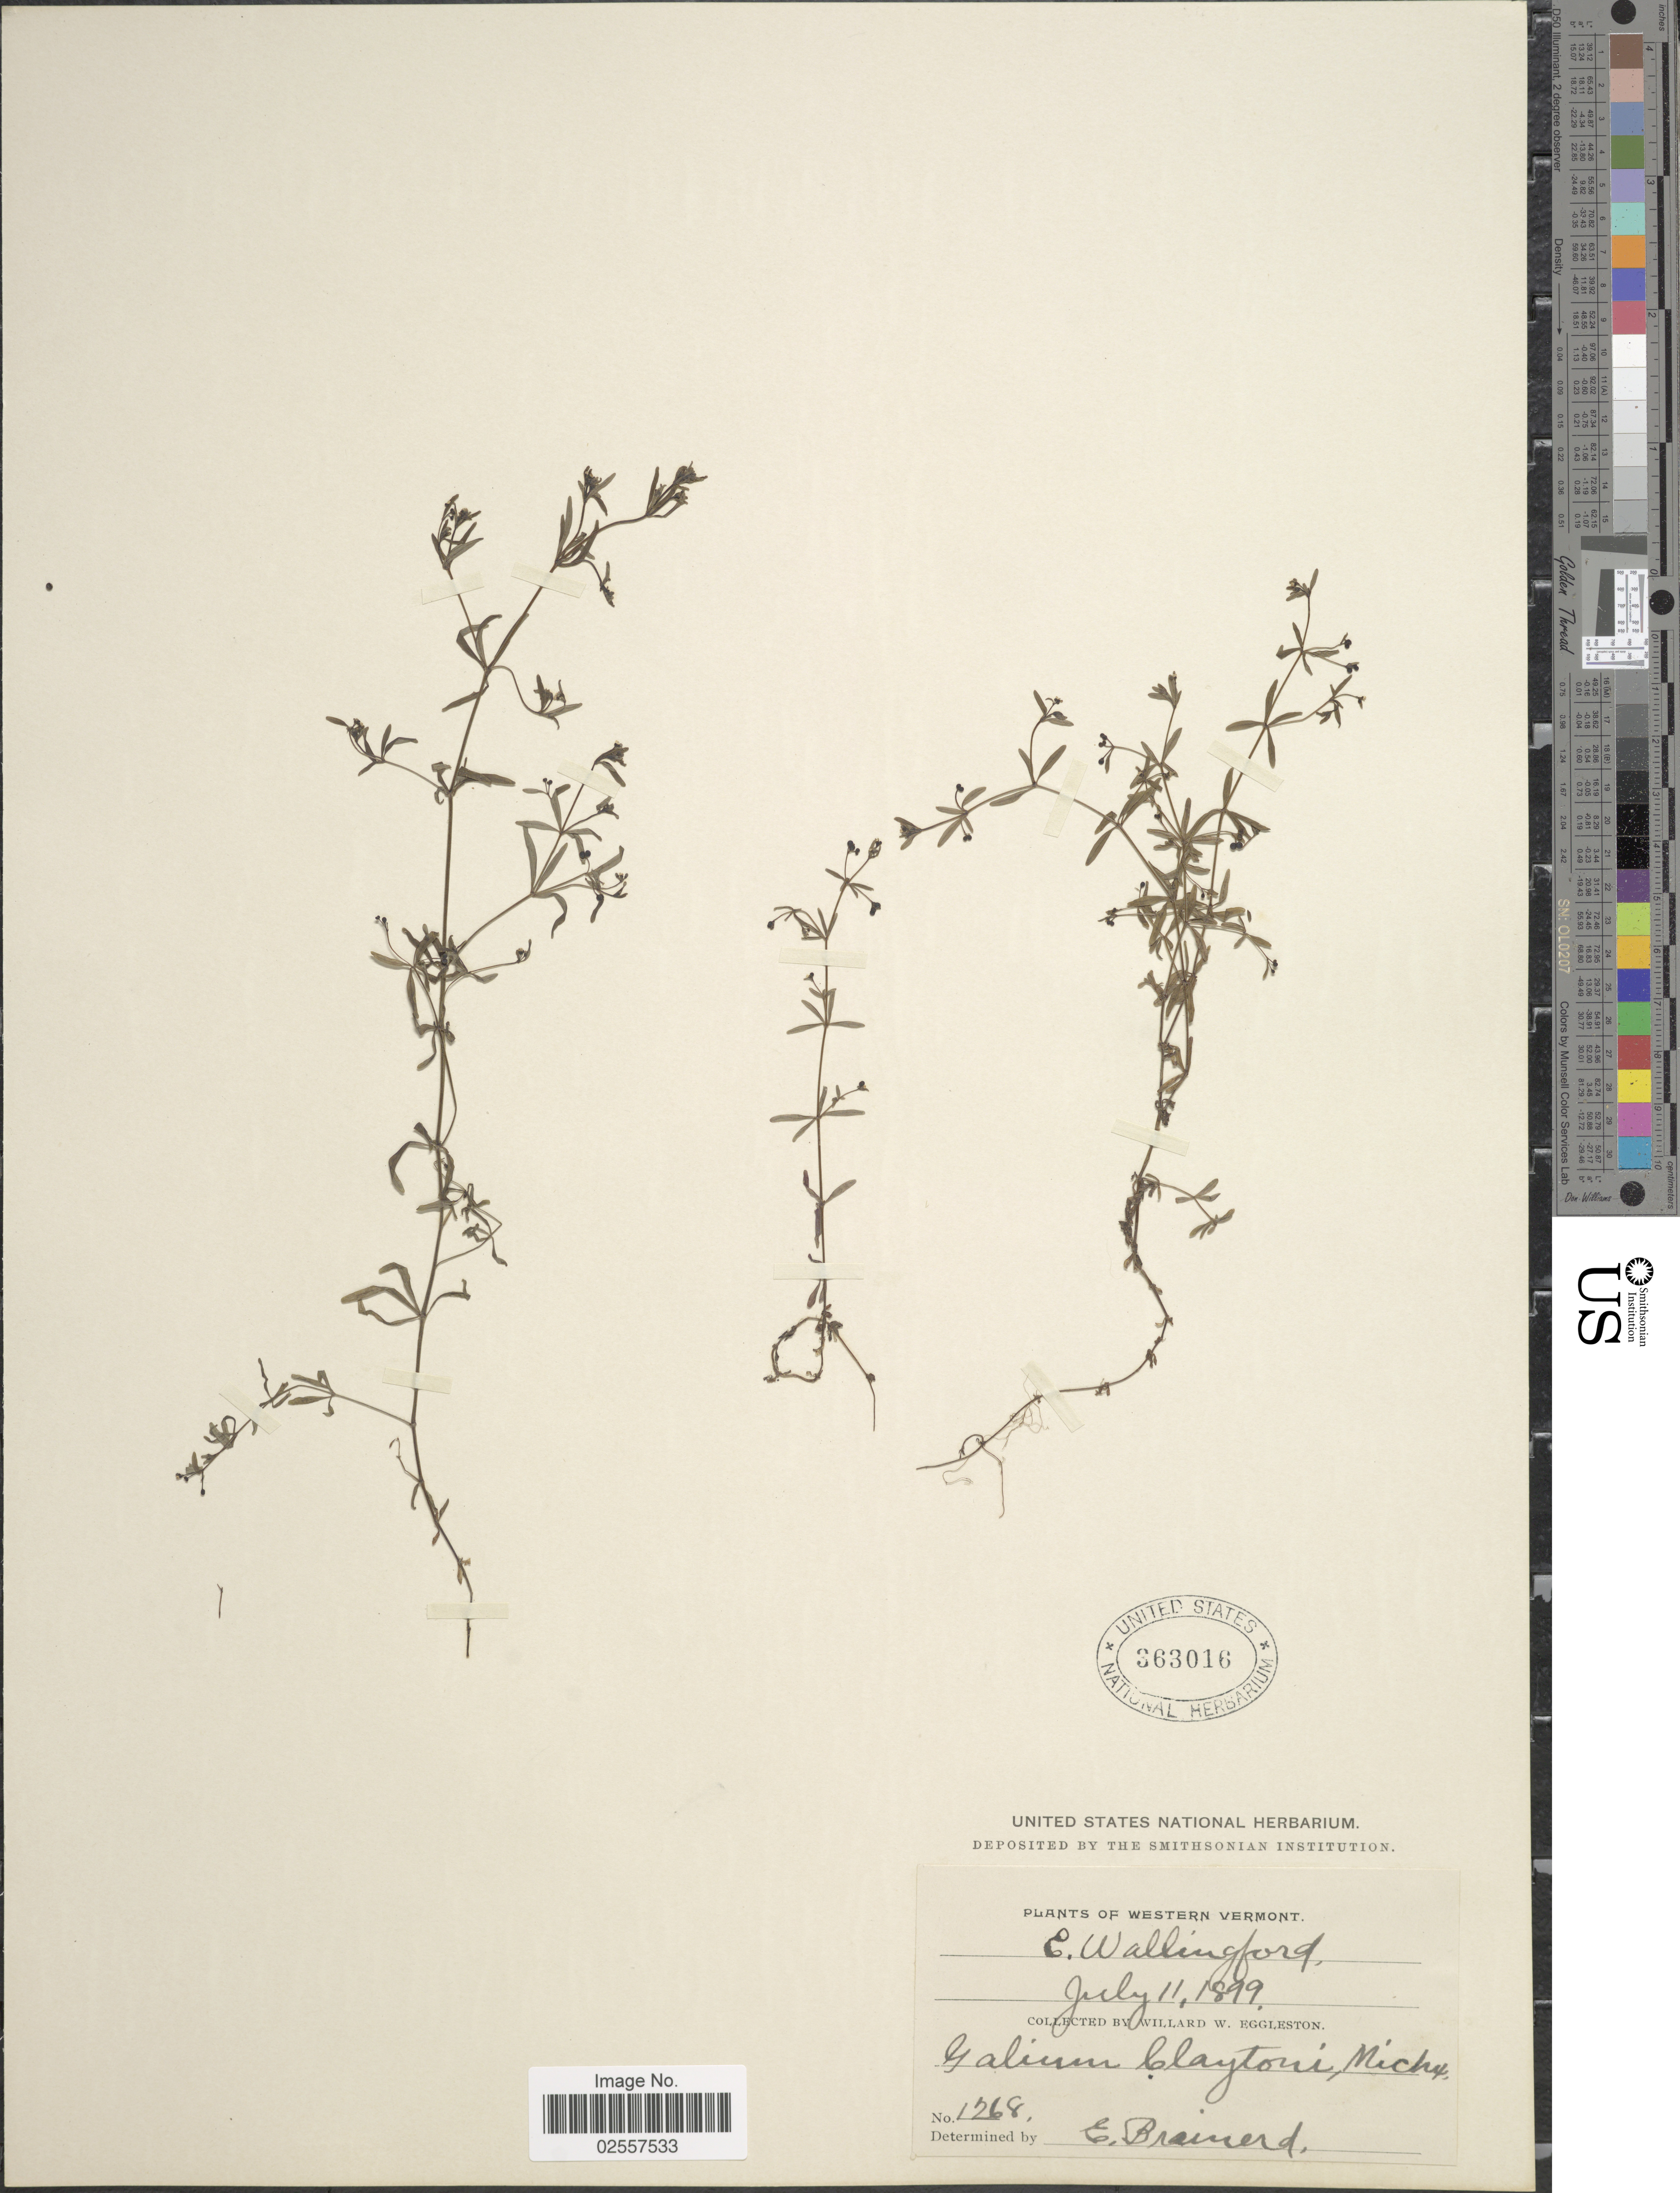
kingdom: Plantae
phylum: Tracheophyta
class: Magnoliopsida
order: Gentianales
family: Rubiaceae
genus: Galium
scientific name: Galium claytoni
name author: Michx.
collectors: W. W. Eggleston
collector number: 1268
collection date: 1899-07-11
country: United States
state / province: Vermont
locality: Western Vermont, E. Wallingford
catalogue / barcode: US 363016